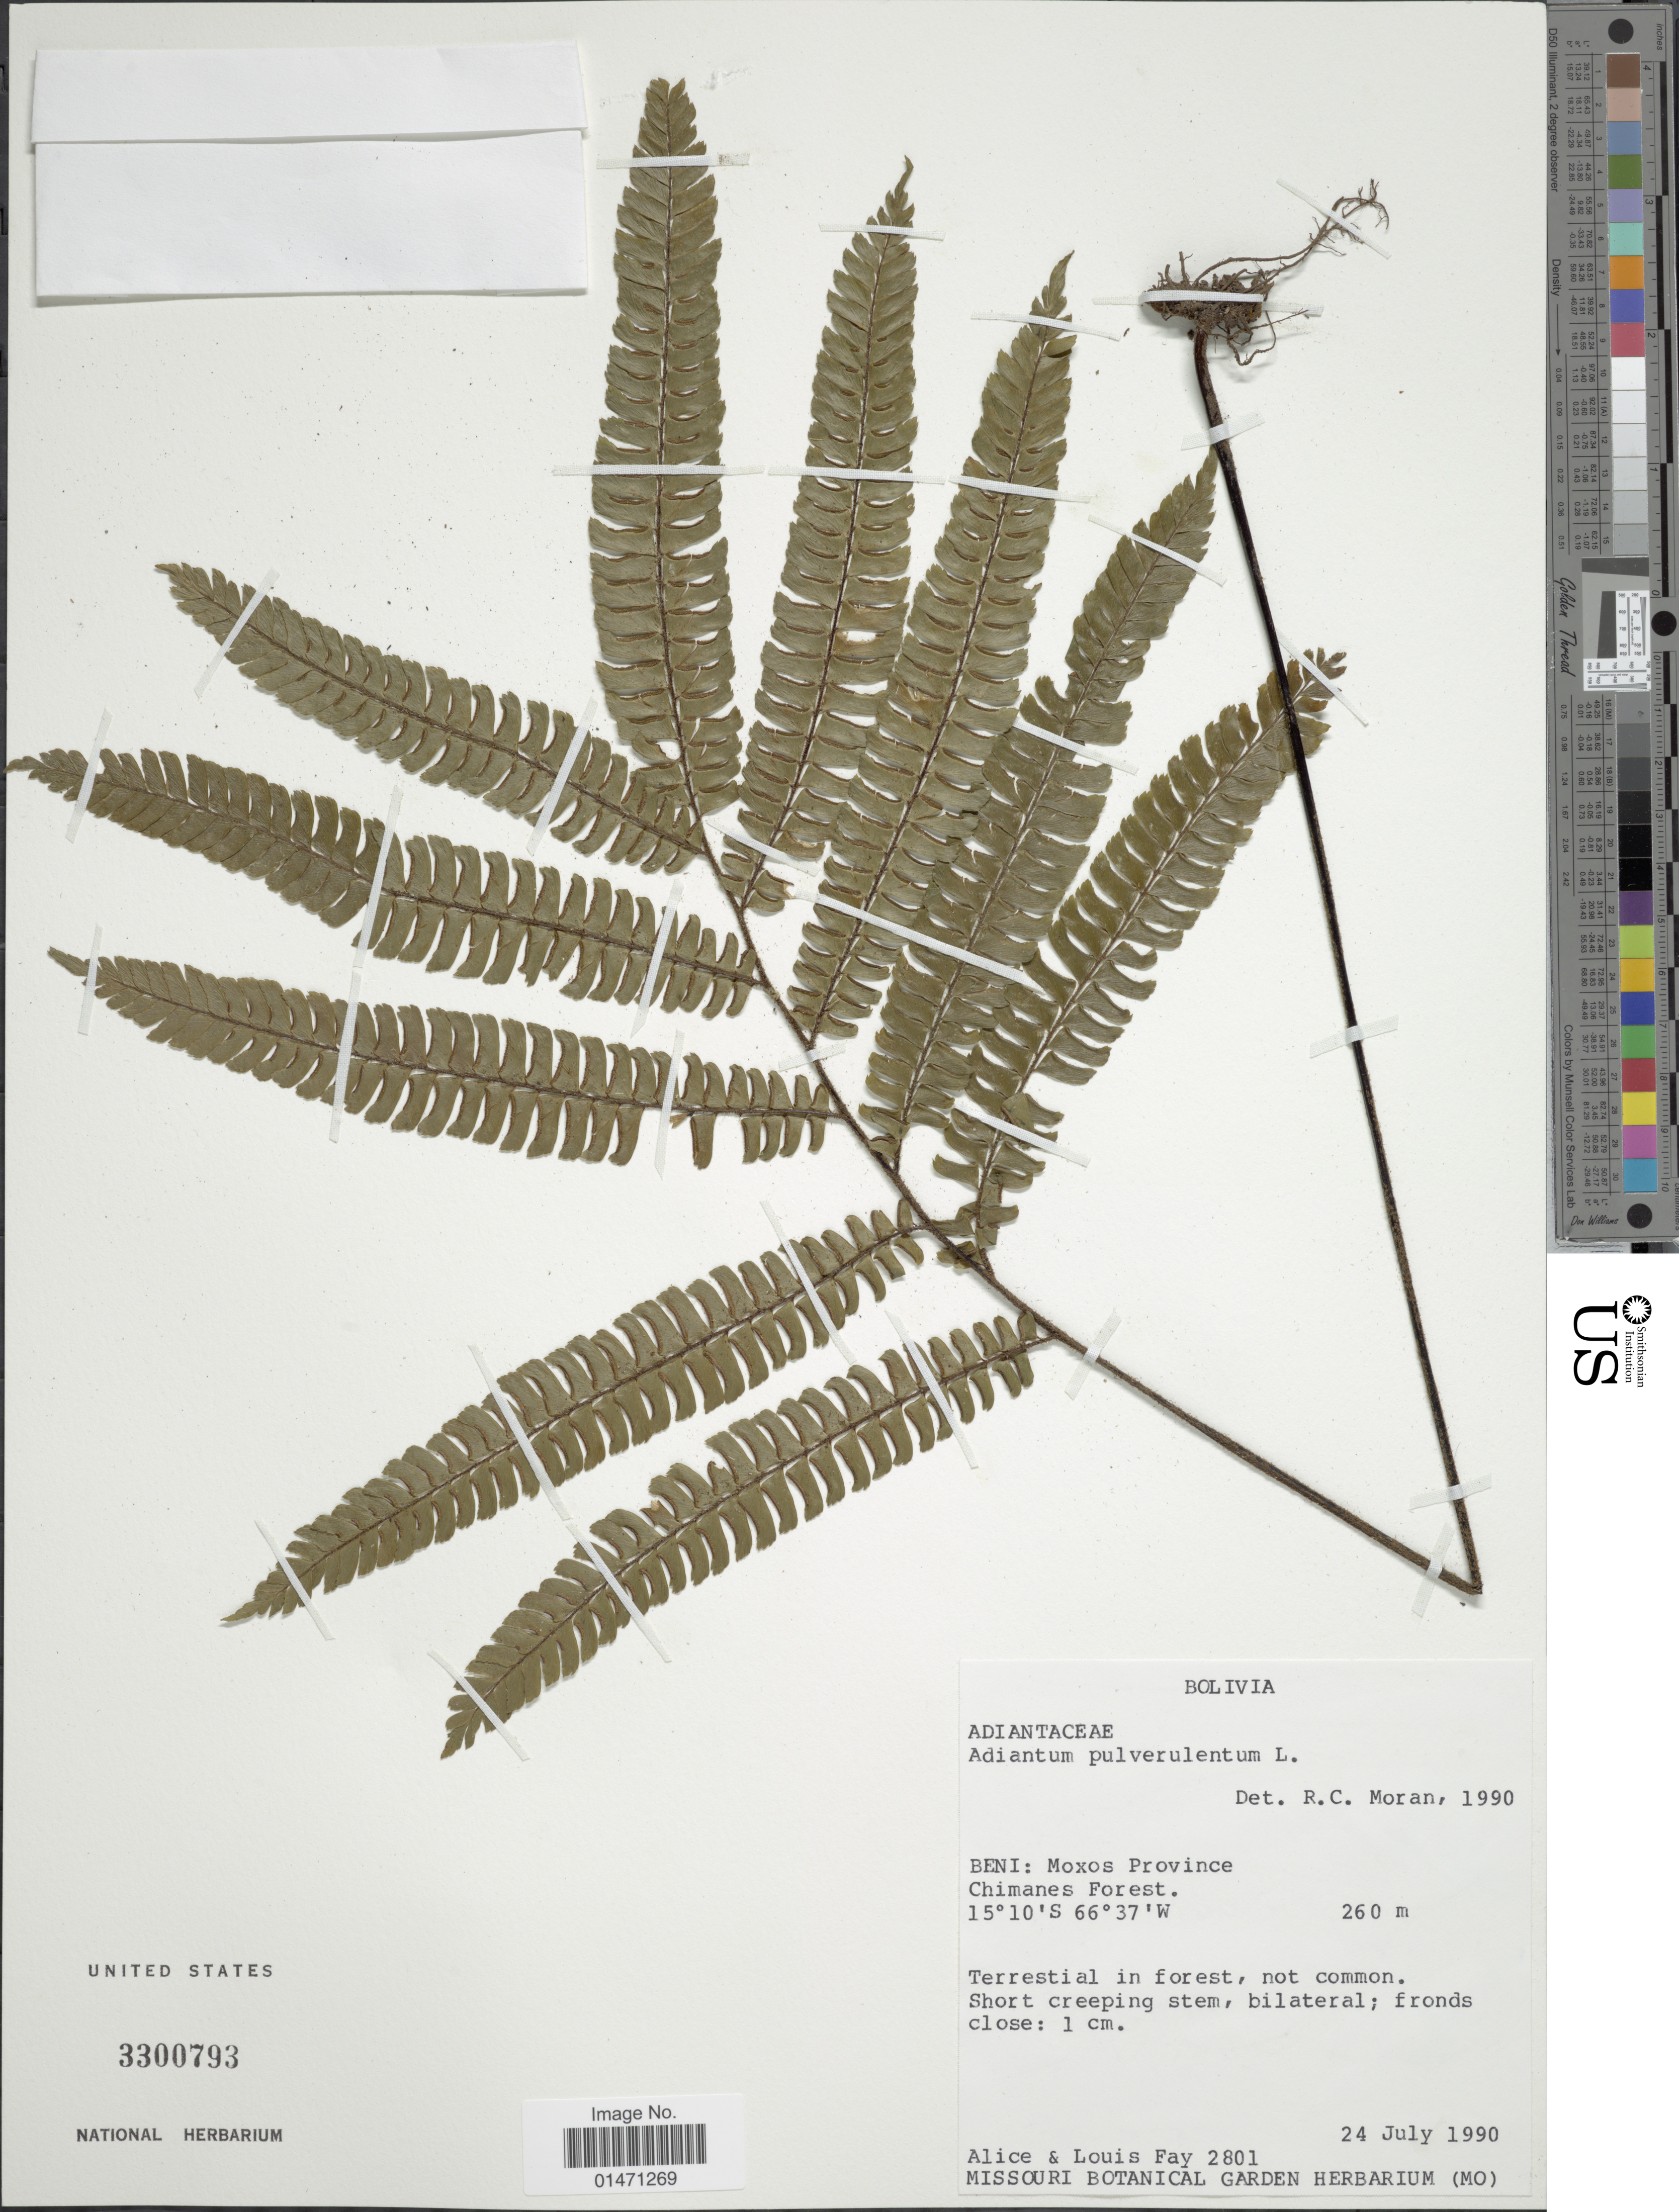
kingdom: Plantae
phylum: Tracheophyta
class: Polypodiopsida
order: Polypodiales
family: Pteridaceae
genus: Adiantum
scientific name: Adiantum pulverulentum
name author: L.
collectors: A. Fay & L. Fay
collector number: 2801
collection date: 1990-07-24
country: Bolivia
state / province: Beni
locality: Beni: Moxos Province, Chimanes forest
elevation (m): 260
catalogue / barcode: US 3300793